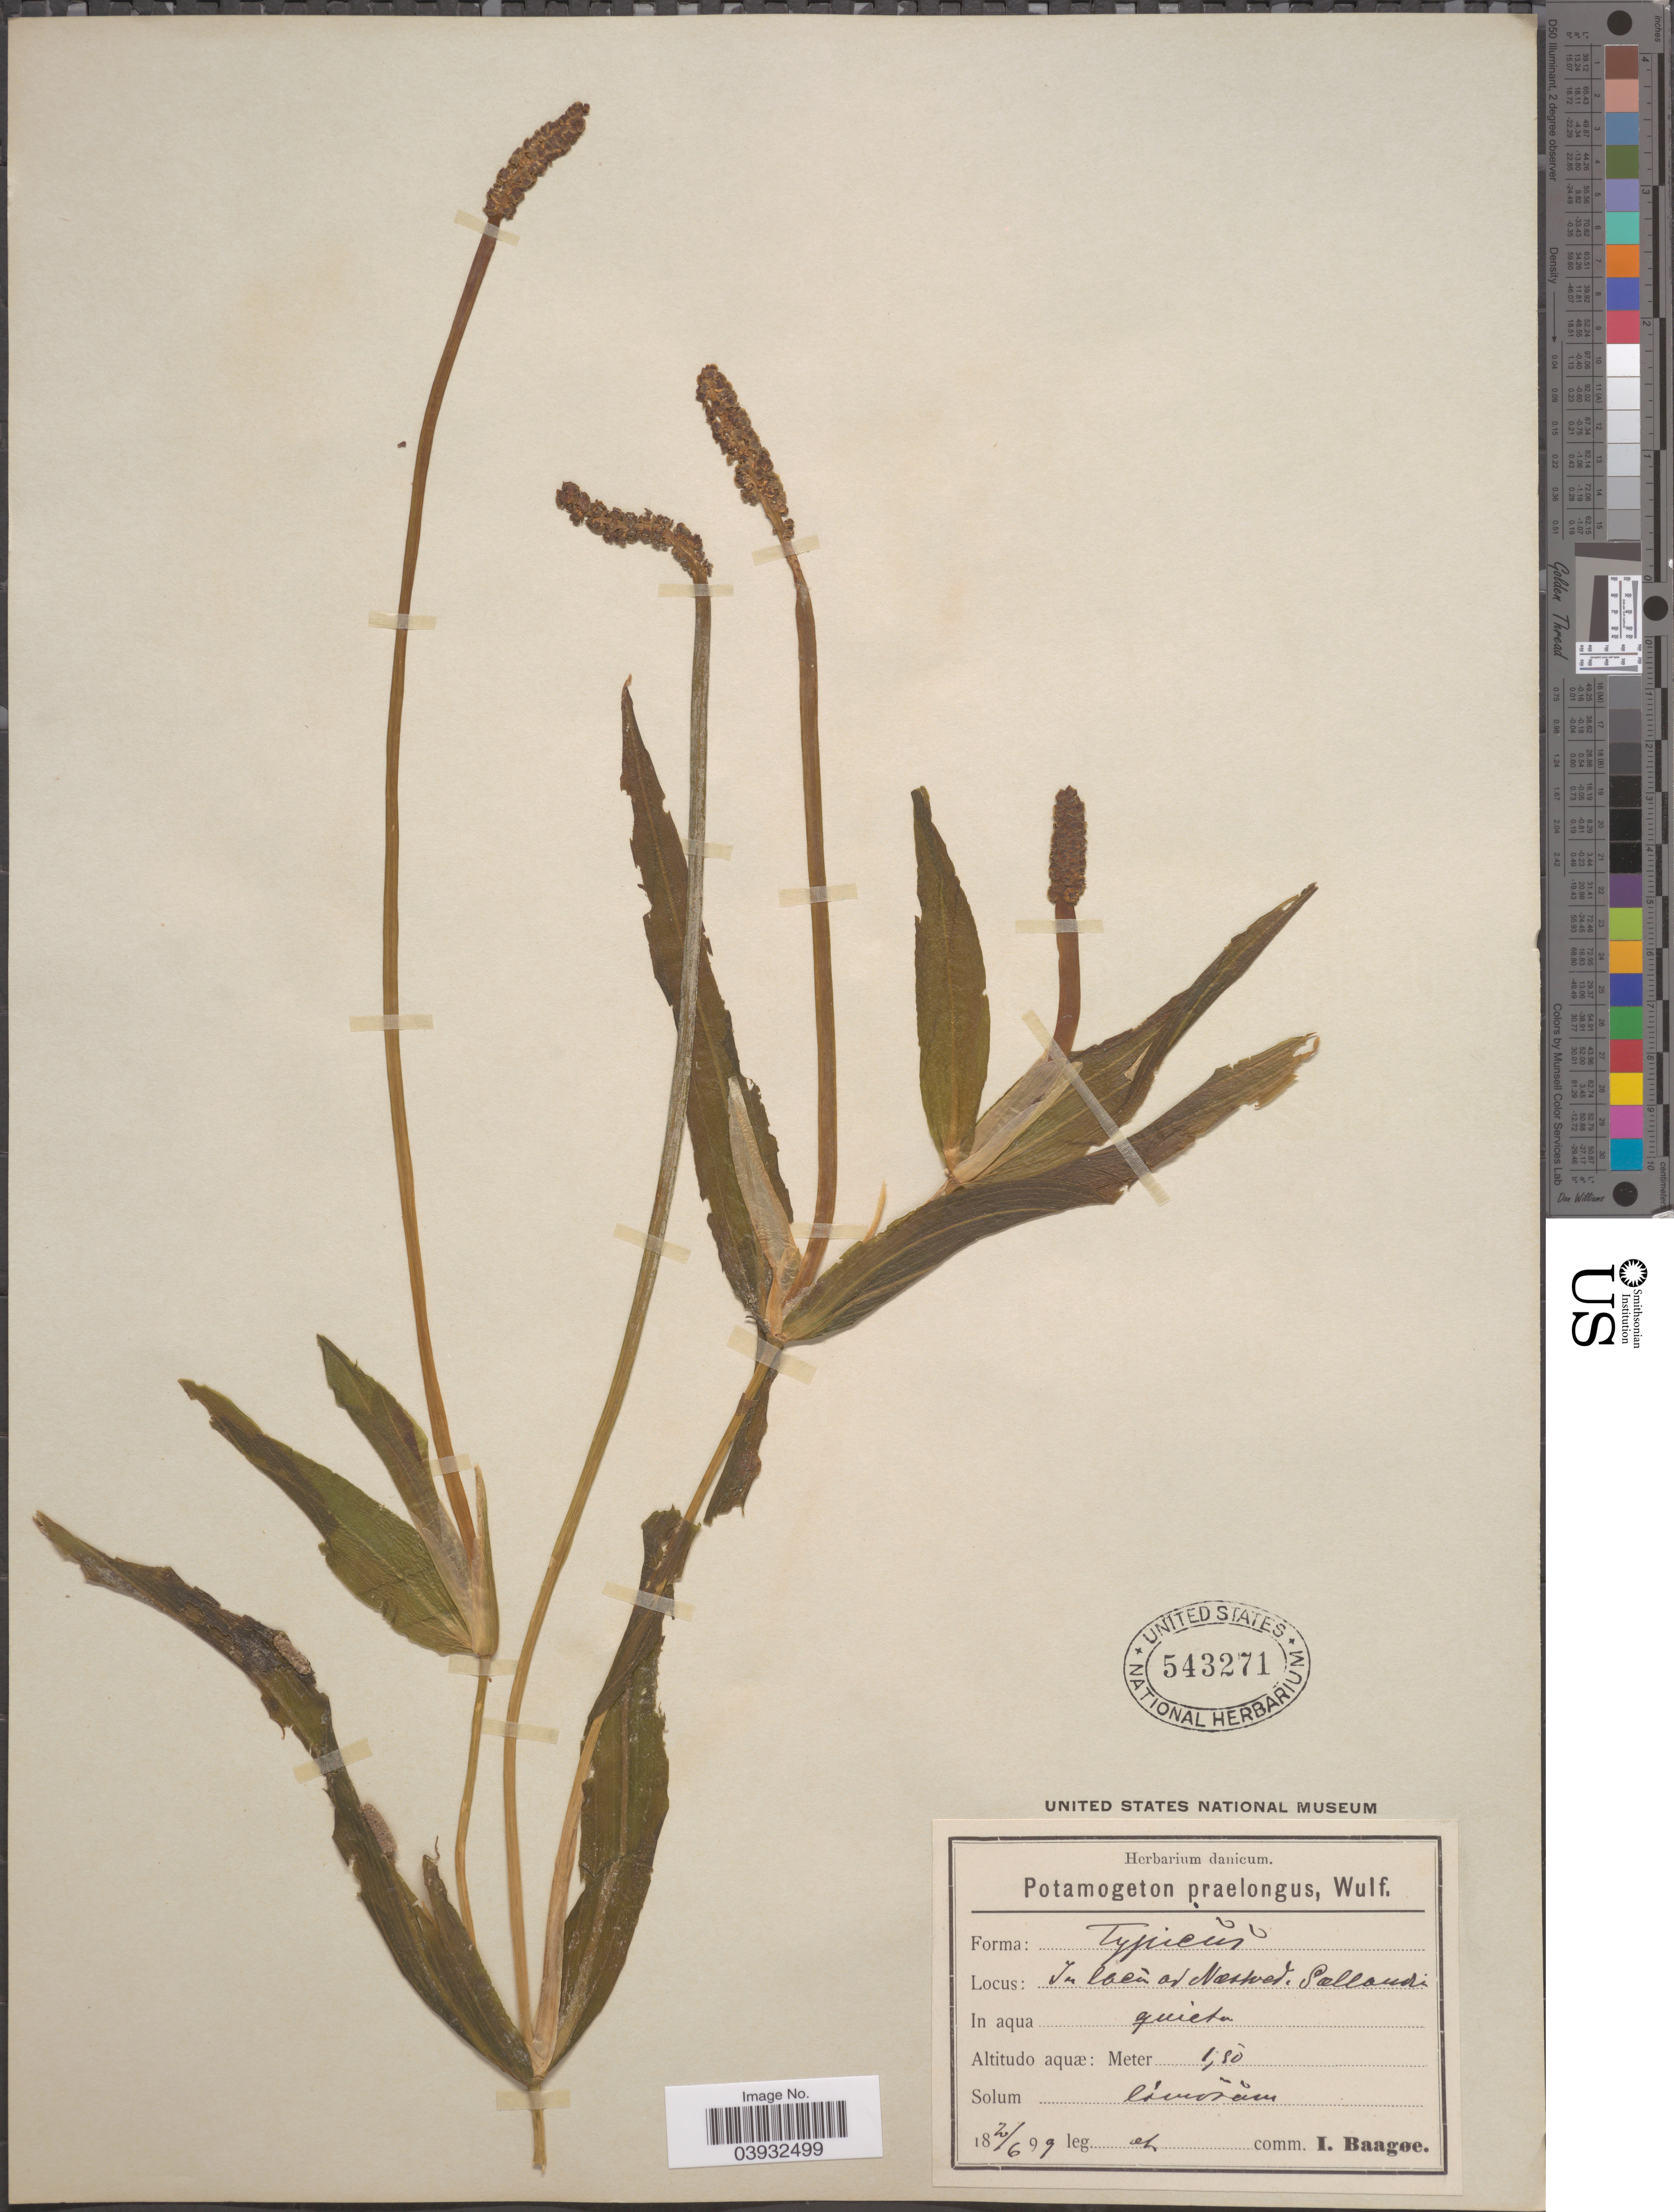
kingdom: Plantae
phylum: Tracheophyta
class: Liliopsida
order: Alismatales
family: Potamogetonaceae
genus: Potamogeton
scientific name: Potamogeton praelongus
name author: Wulfen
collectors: I. Baagøe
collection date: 1899-06-02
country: Denmark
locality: In lacu ad Næstved. Sællandi.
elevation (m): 1.5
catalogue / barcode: US 543271